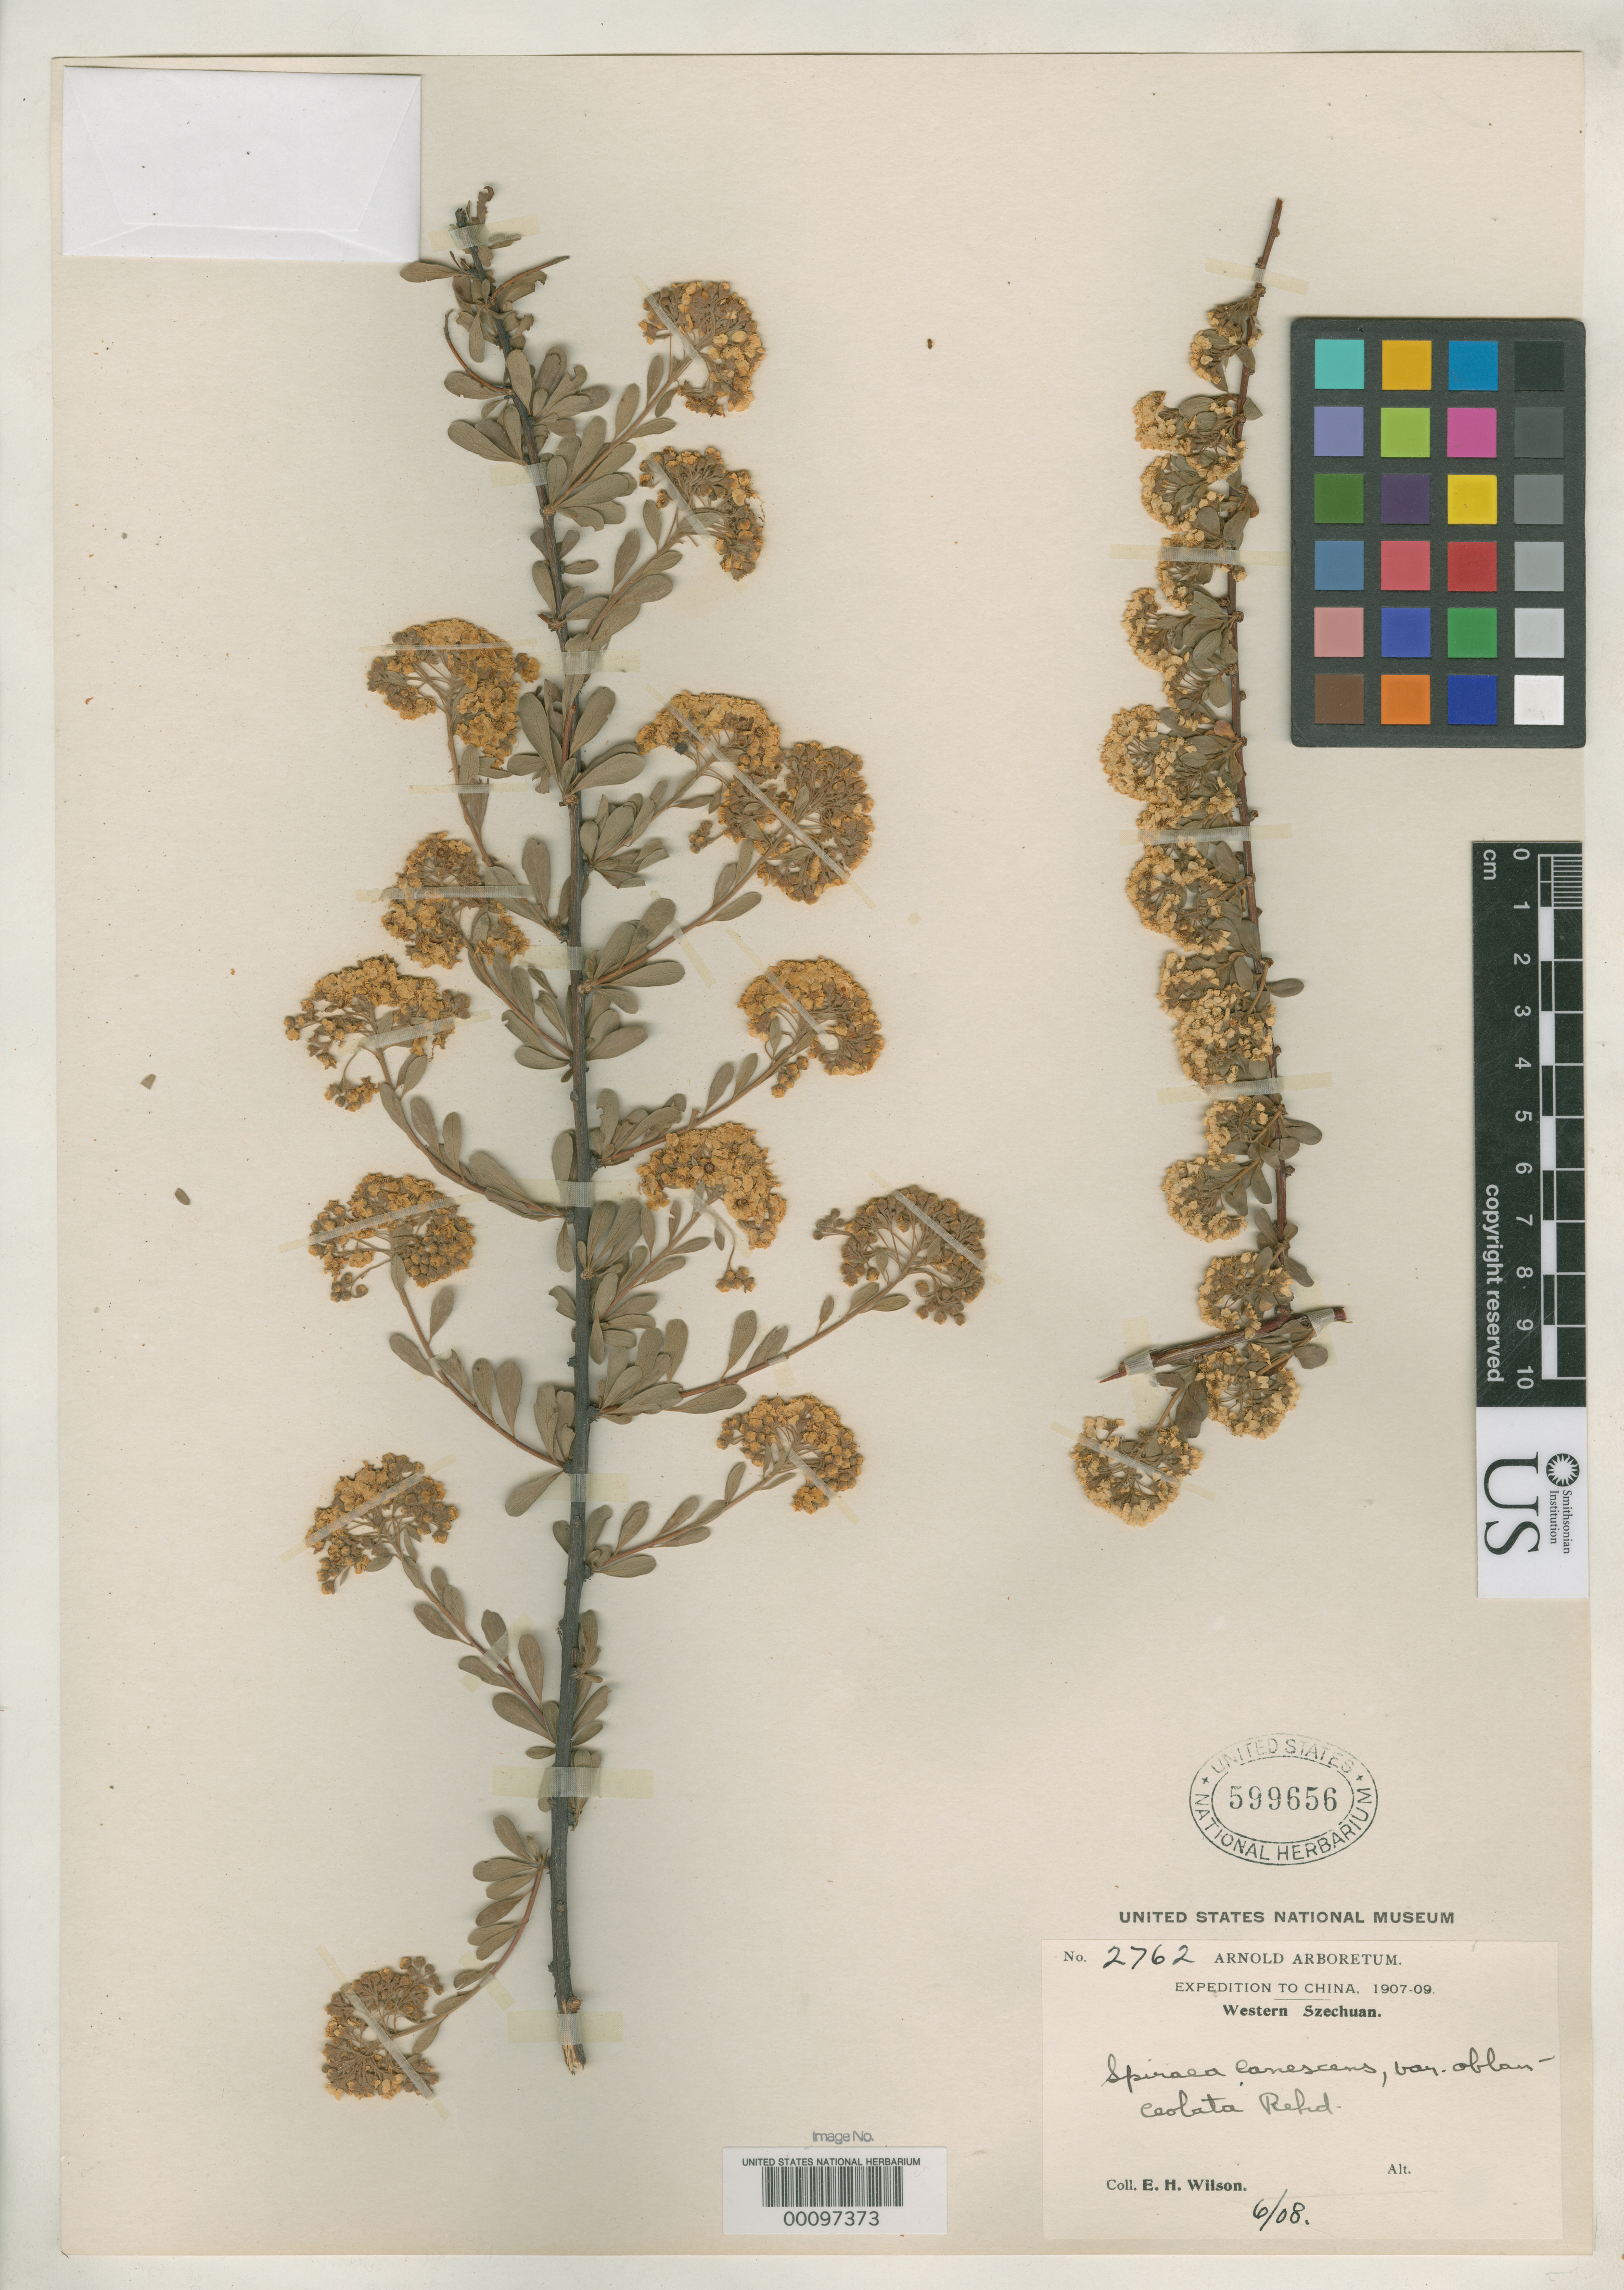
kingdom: Plantae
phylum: Tracheophyta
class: Magnoliopsida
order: Rosales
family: Rosaceae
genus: Spiraea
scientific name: Spiraea canescens var. oblanceolata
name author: Rehder in Sarg.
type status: Type Collection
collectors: E. H. Wilson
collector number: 2762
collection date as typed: Jun 1908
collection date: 1908-06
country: China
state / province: Sichuan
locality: Monkong Ting, descent of Hsao-chin-ho.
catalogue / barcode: US 599656